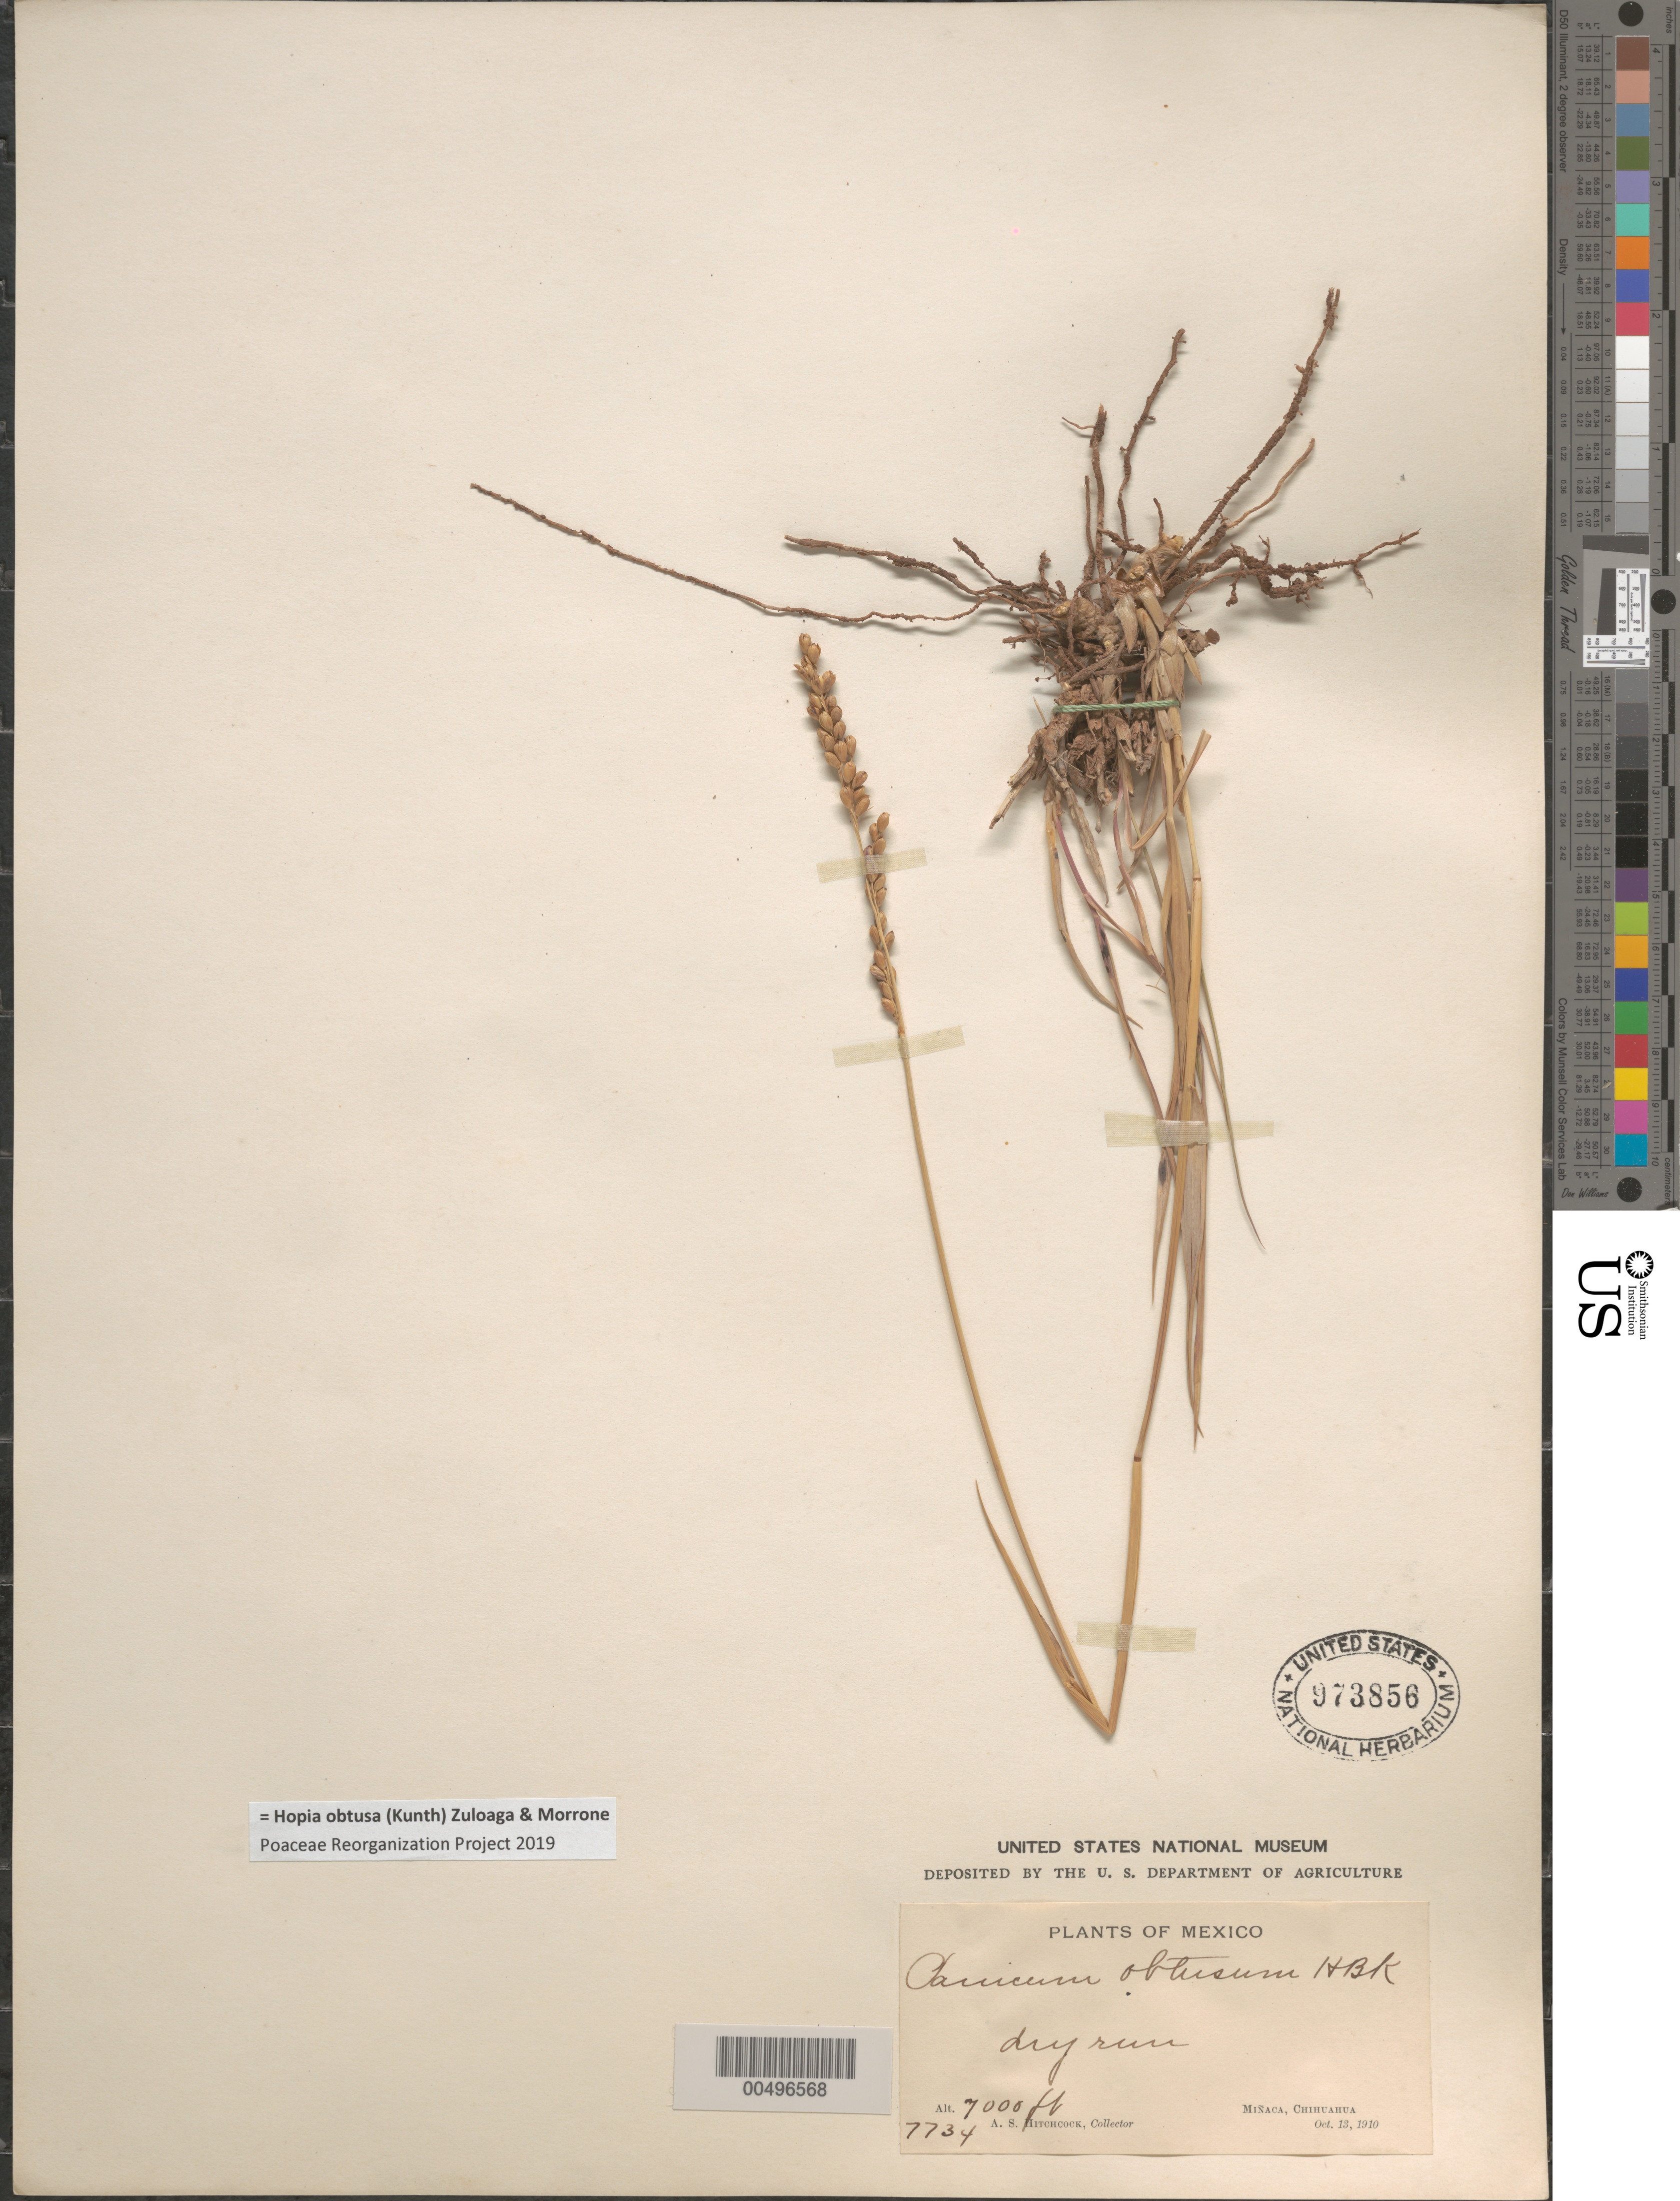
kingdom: Plantae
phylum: Tracheophyta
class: Liliopsida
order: Poales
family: Poaceae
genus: Panicum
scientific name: Panicum obtusum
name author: Kunth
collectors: A. S. Hitchcock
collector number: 7734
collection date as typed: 13 Oct 1910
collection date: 1910-10-13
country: Mexico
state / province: Chihuahua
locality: Miñaca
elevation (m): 2134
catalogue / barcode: US 973856